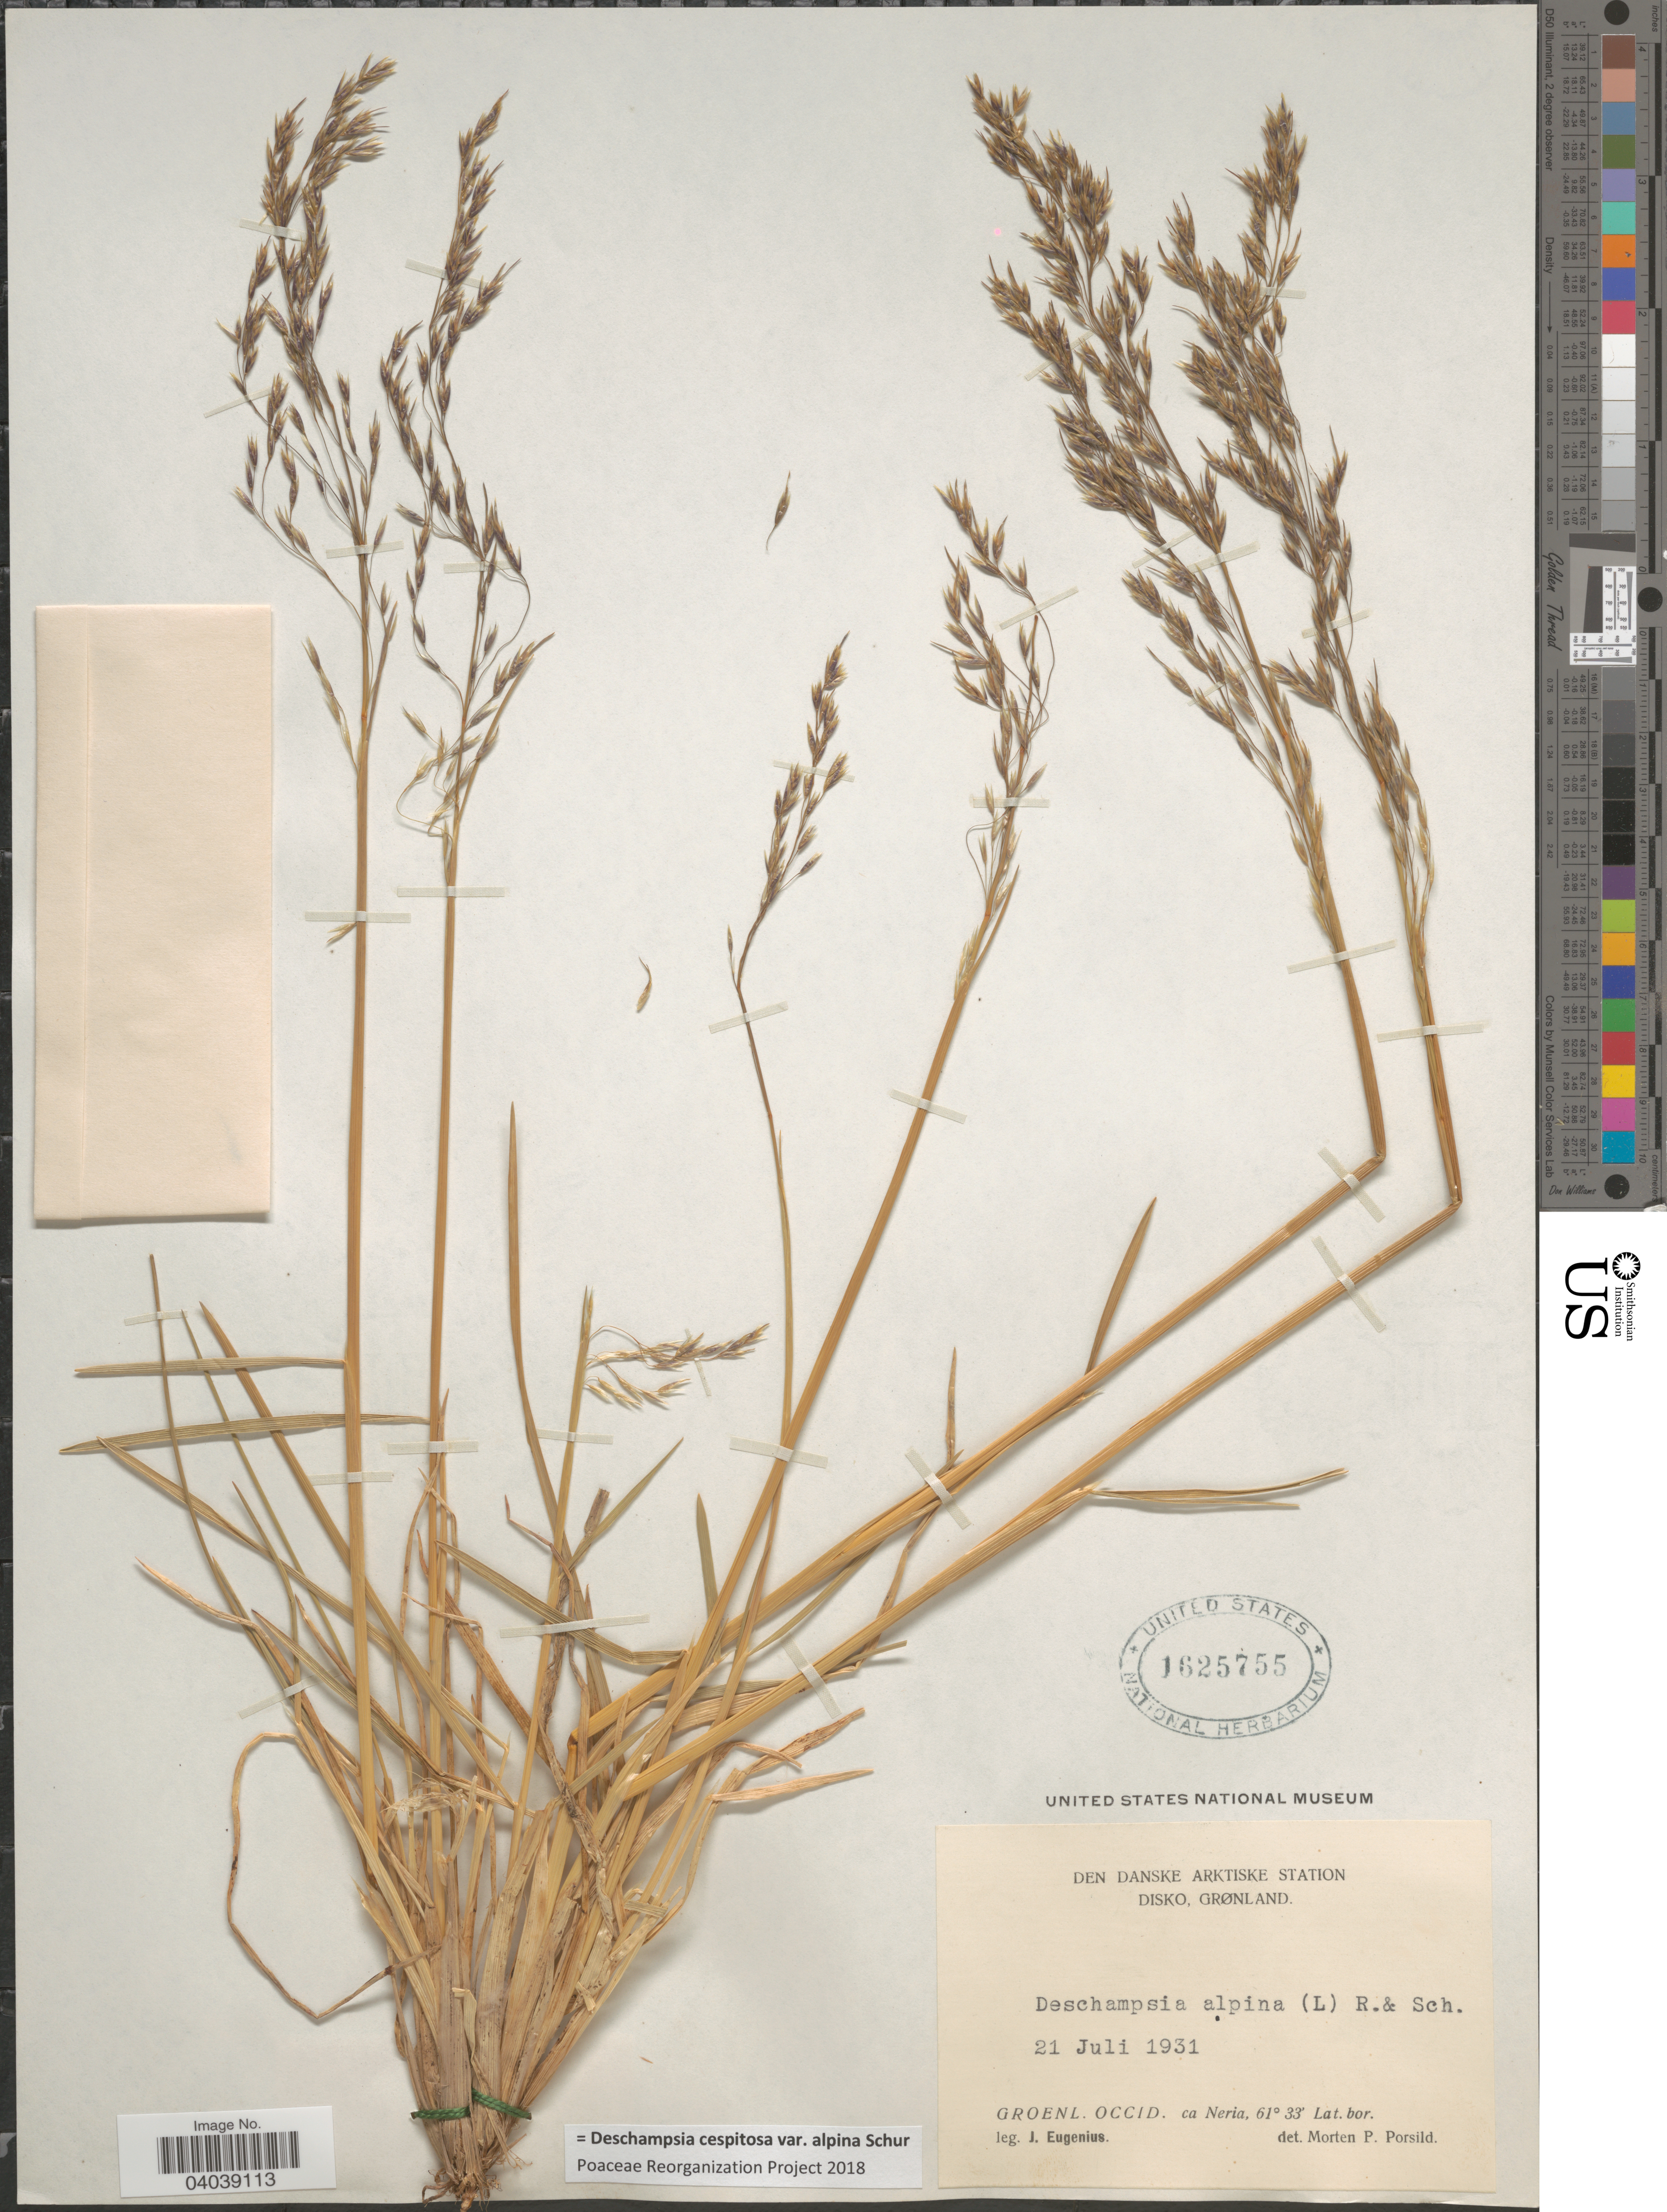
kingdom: Plantae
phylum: Tracheophyta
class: Liliopsida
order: Poales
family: Poaceae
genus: Deschampsia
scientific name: Deschampsia cespitosa var. alpina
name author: Vasey ex W.J. Beal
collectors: J. Eugenius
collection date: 1931-07-21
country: Greenland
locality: Den Danske Arktiske Station. Disko, Grønland. Groenl. Occid. ca Neria.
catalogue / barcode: US 1625755